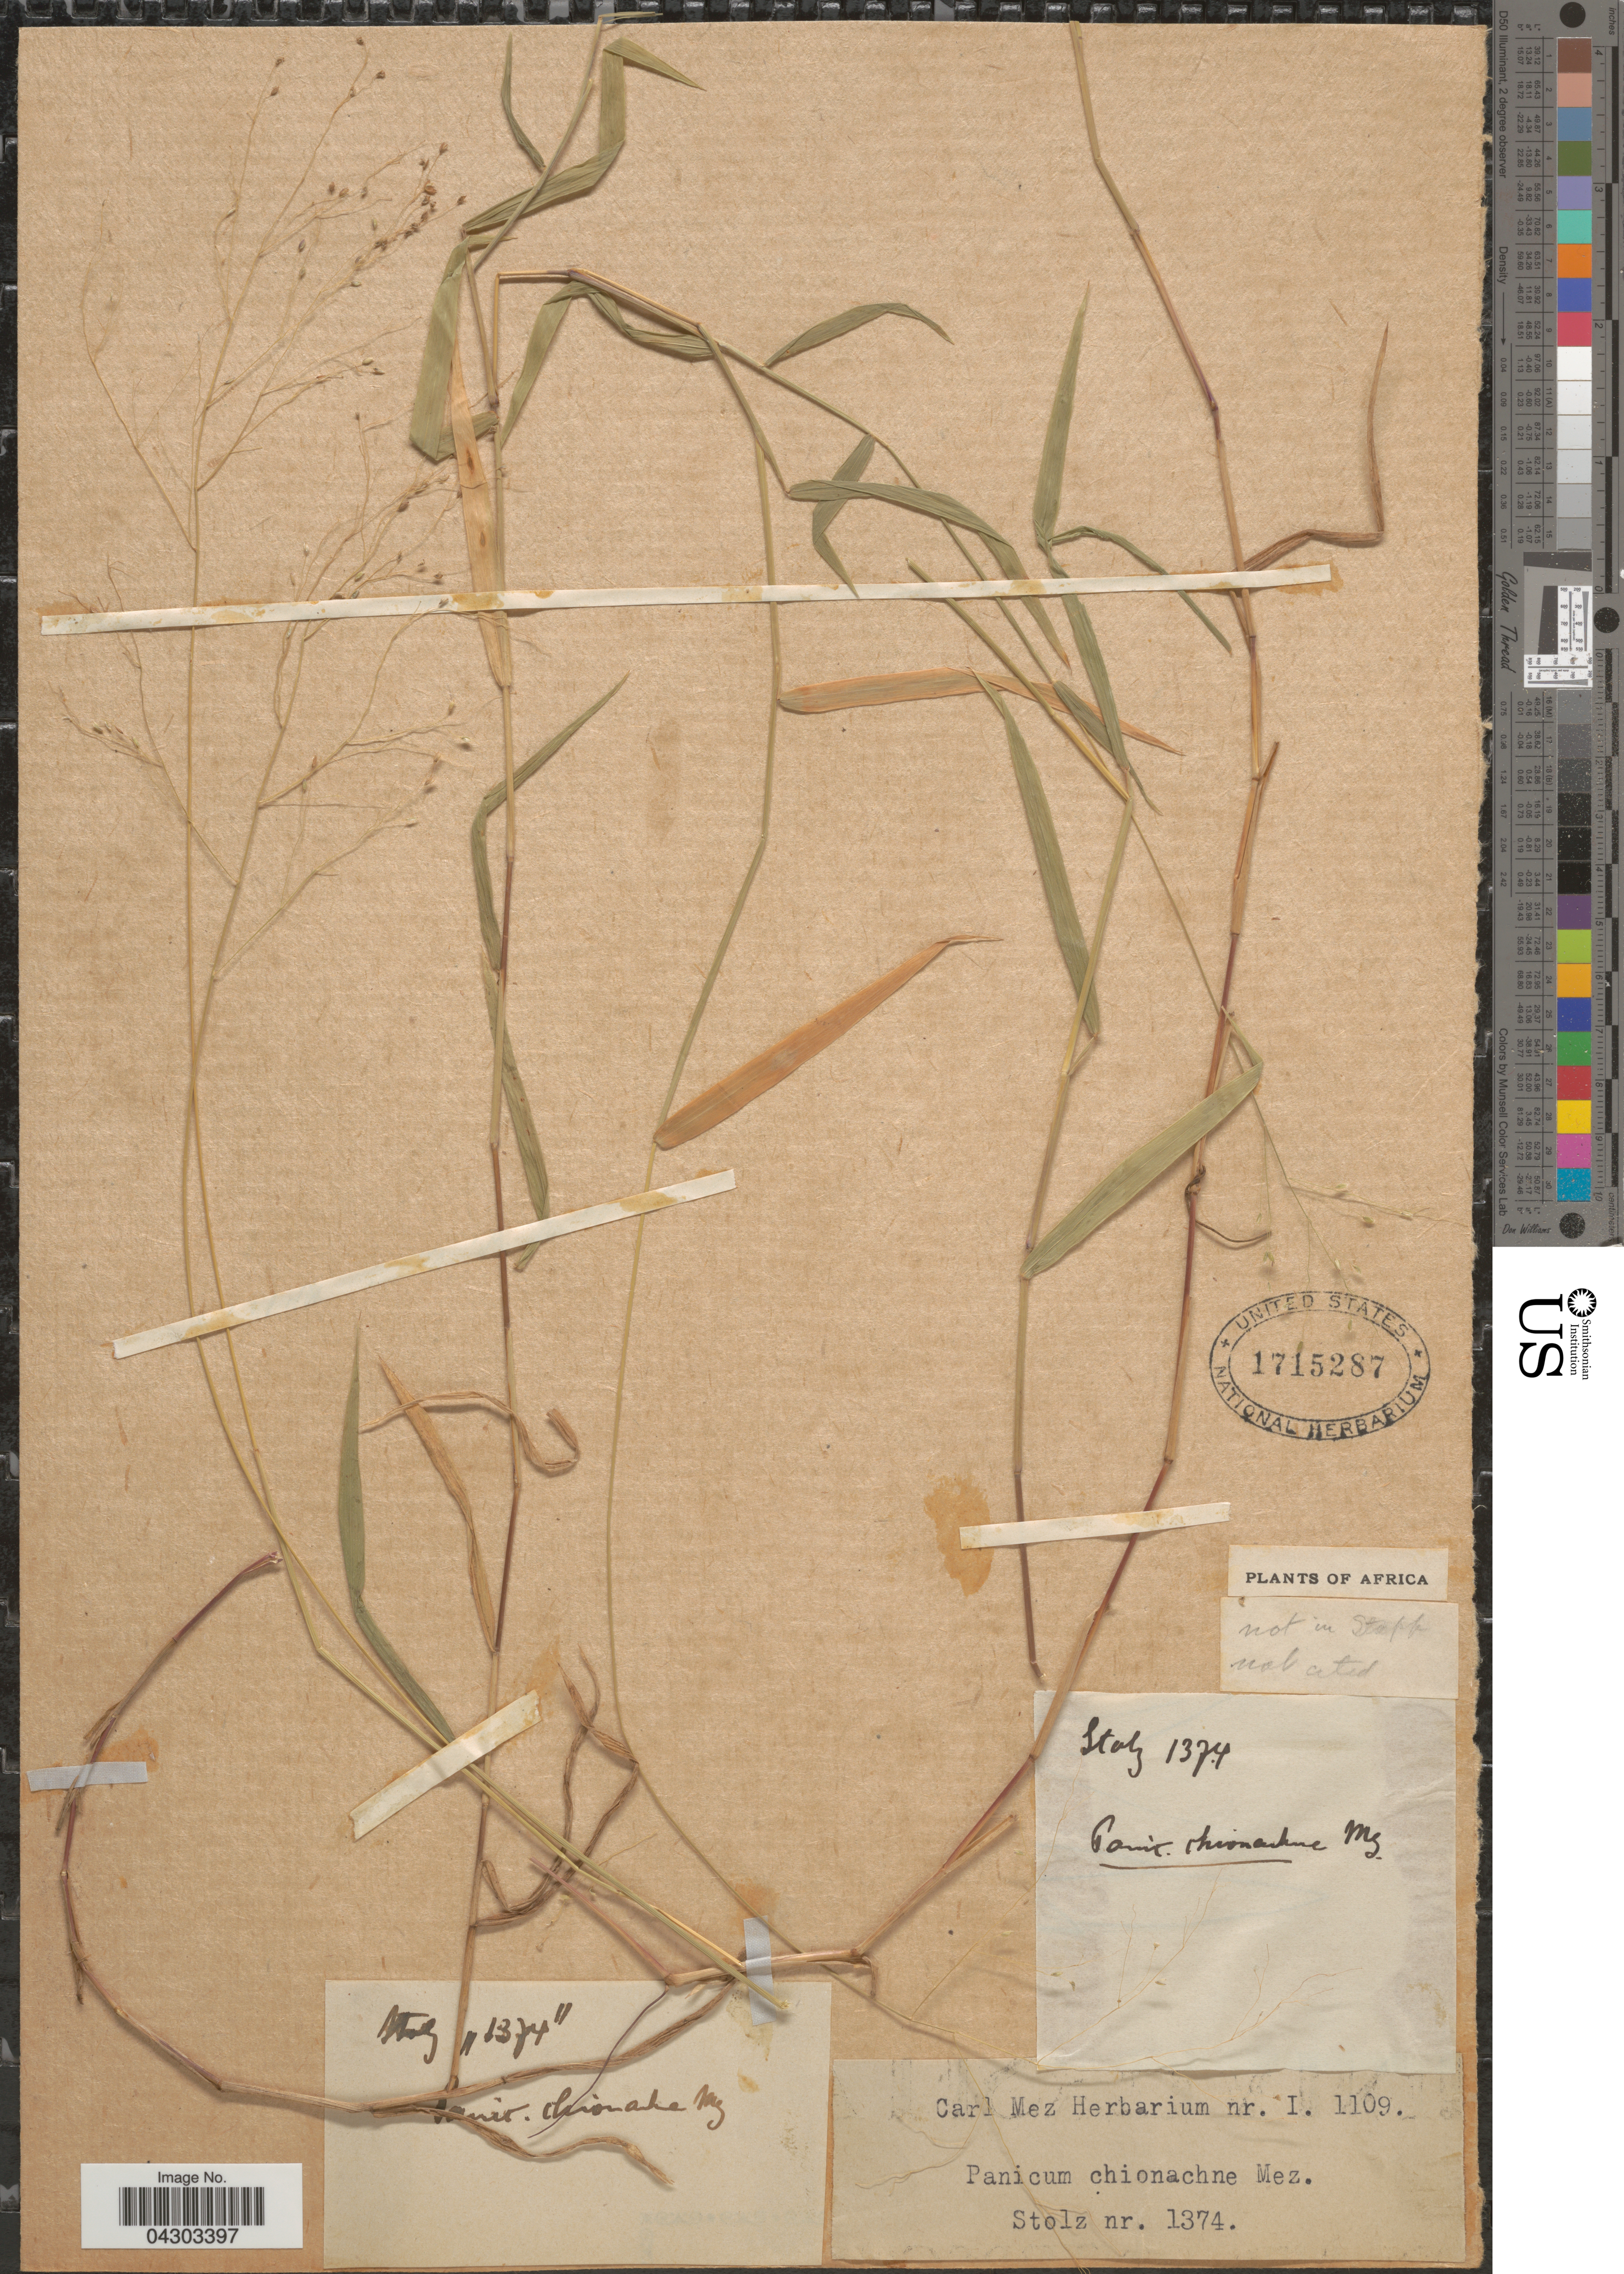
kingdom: Plantae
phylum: Tracheophyta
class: Liliopsida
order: Poales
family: Poaceae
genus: Panicum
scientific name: Panicum chionachne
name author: Mez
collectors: Stolz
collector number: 1374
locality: Africa.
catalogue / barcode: US 1715287